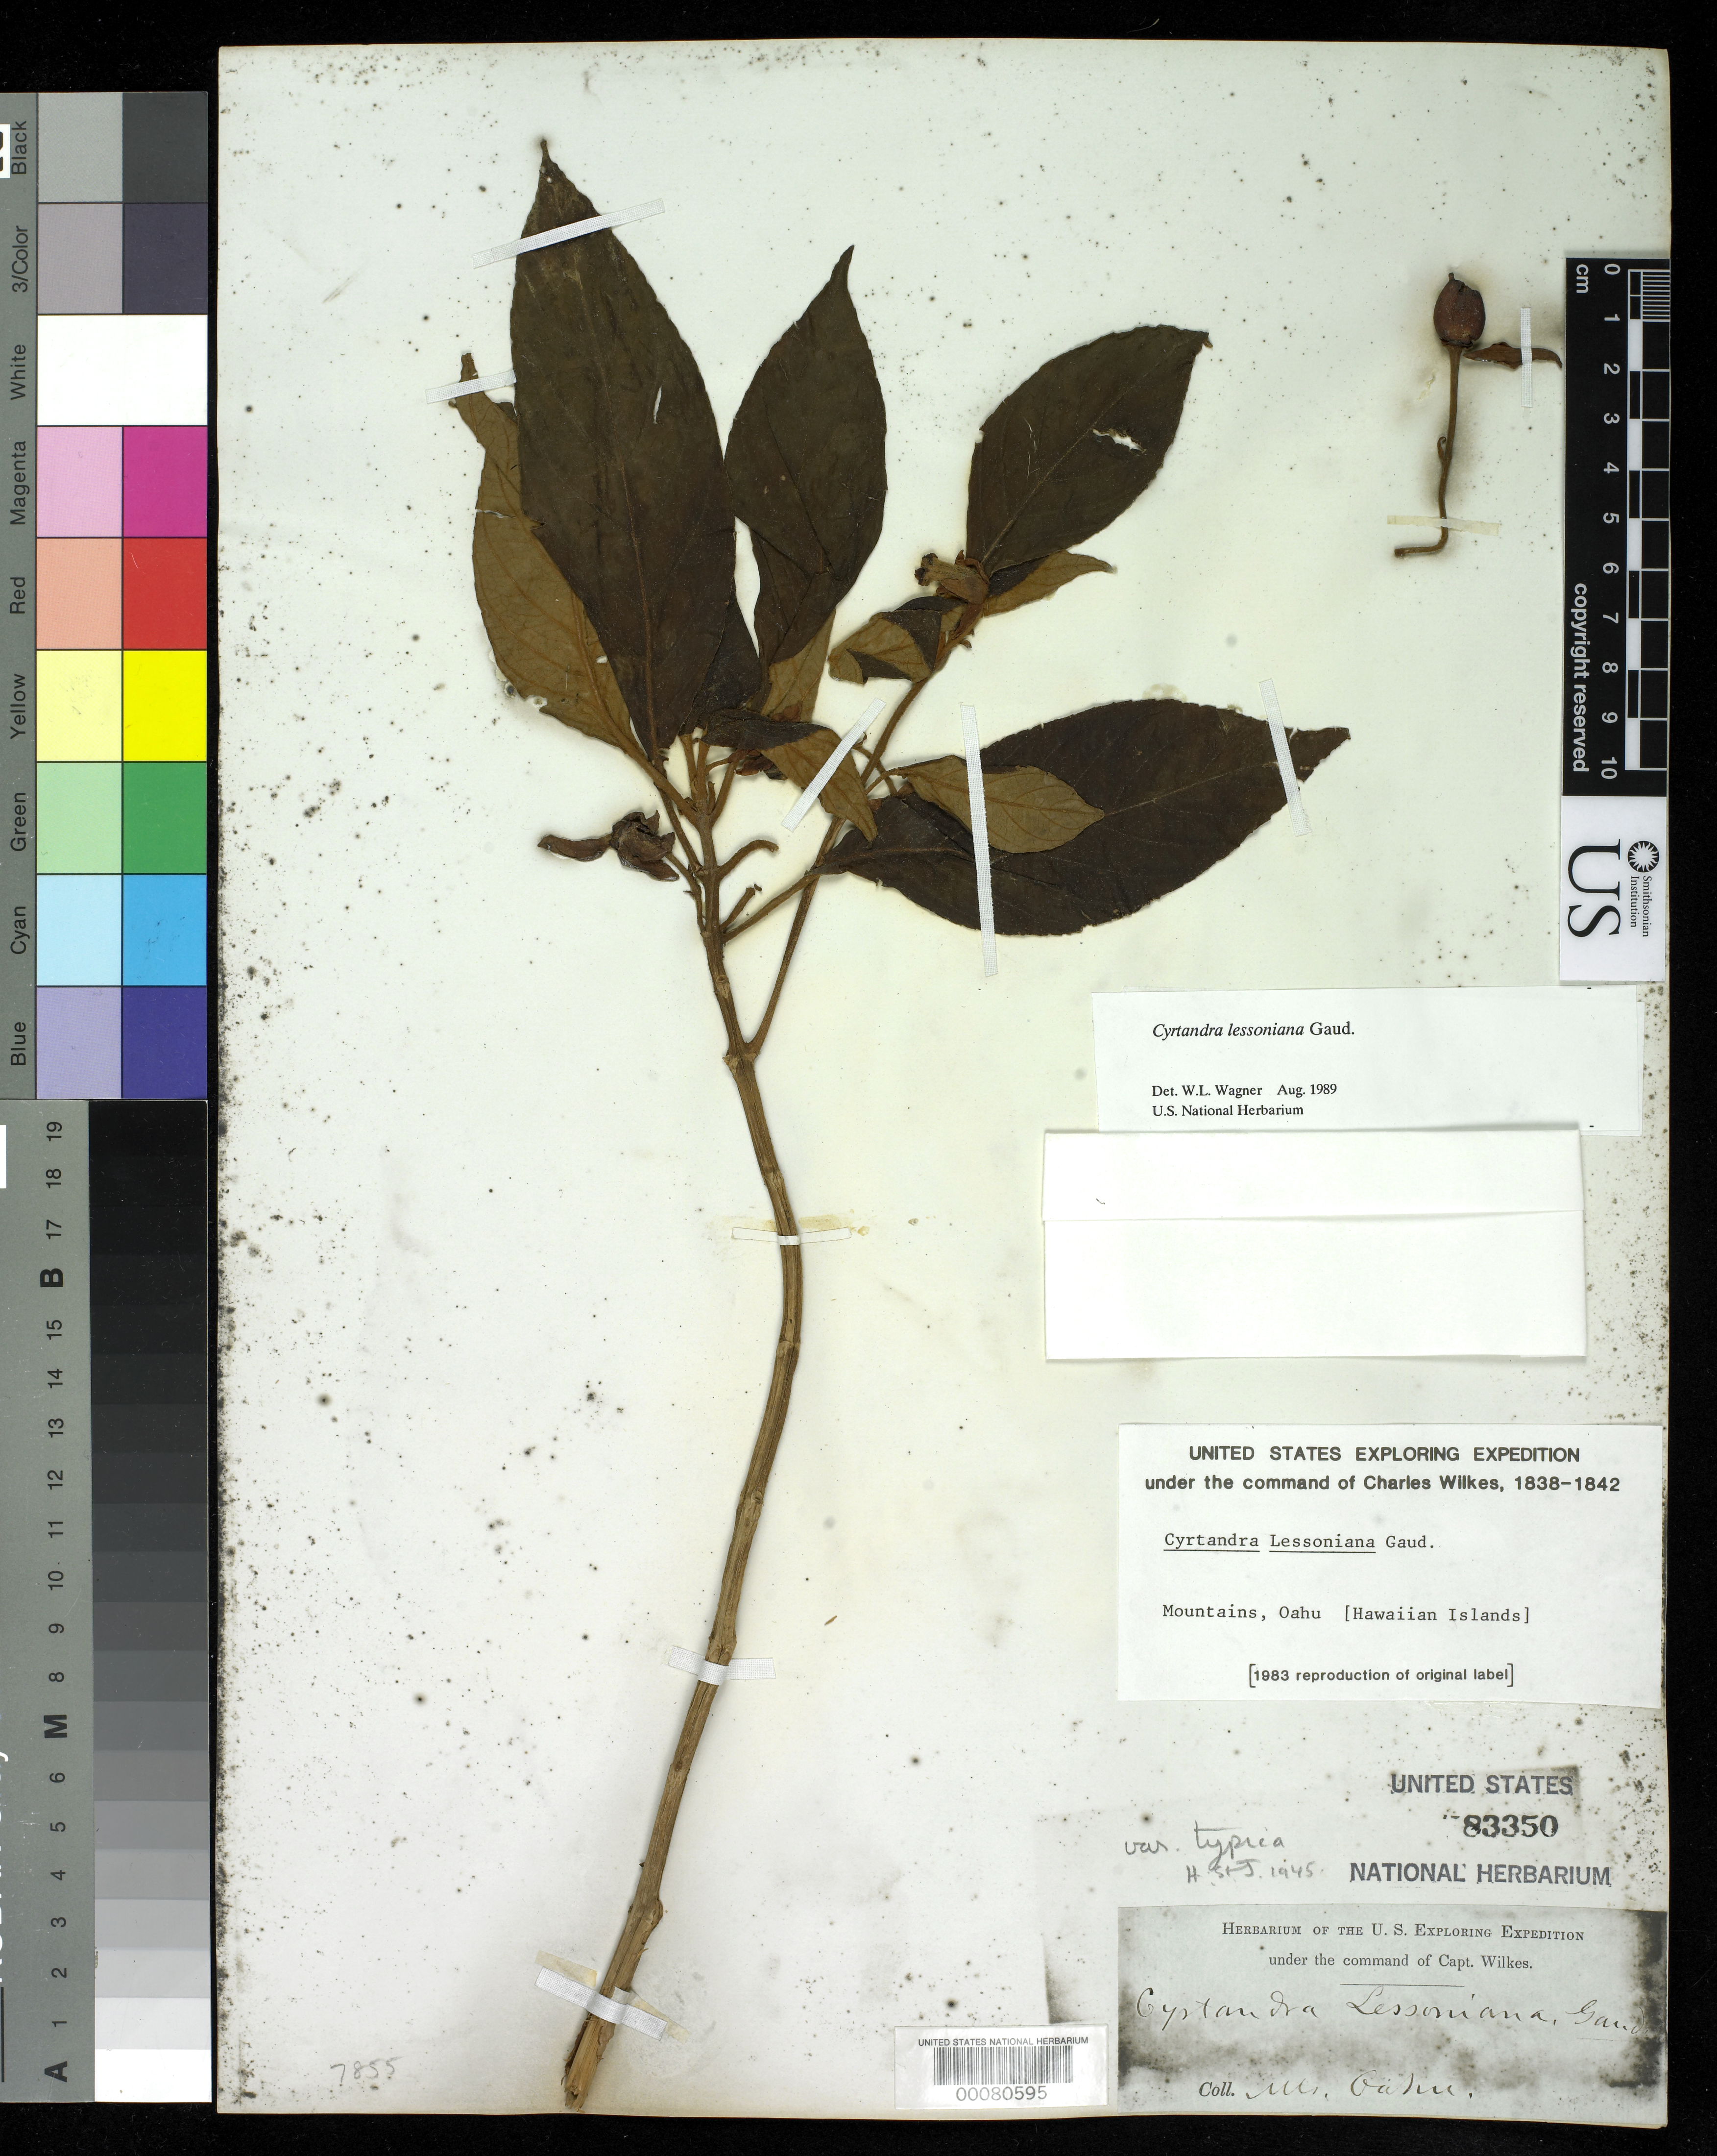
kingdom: Plantae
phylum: Tracheophyta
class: Magnoliopsida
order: Lamiales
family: Gesneriaceae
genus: Cyrtandra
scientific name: Cyrtandra lessoniana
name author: Gaudich.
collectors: Wilkes Explor. Exped.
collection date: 1838/1842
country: United States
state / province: Hawaii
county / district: Honolulu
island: Oahu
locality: Mountains, Oahu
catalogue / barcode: US 83350